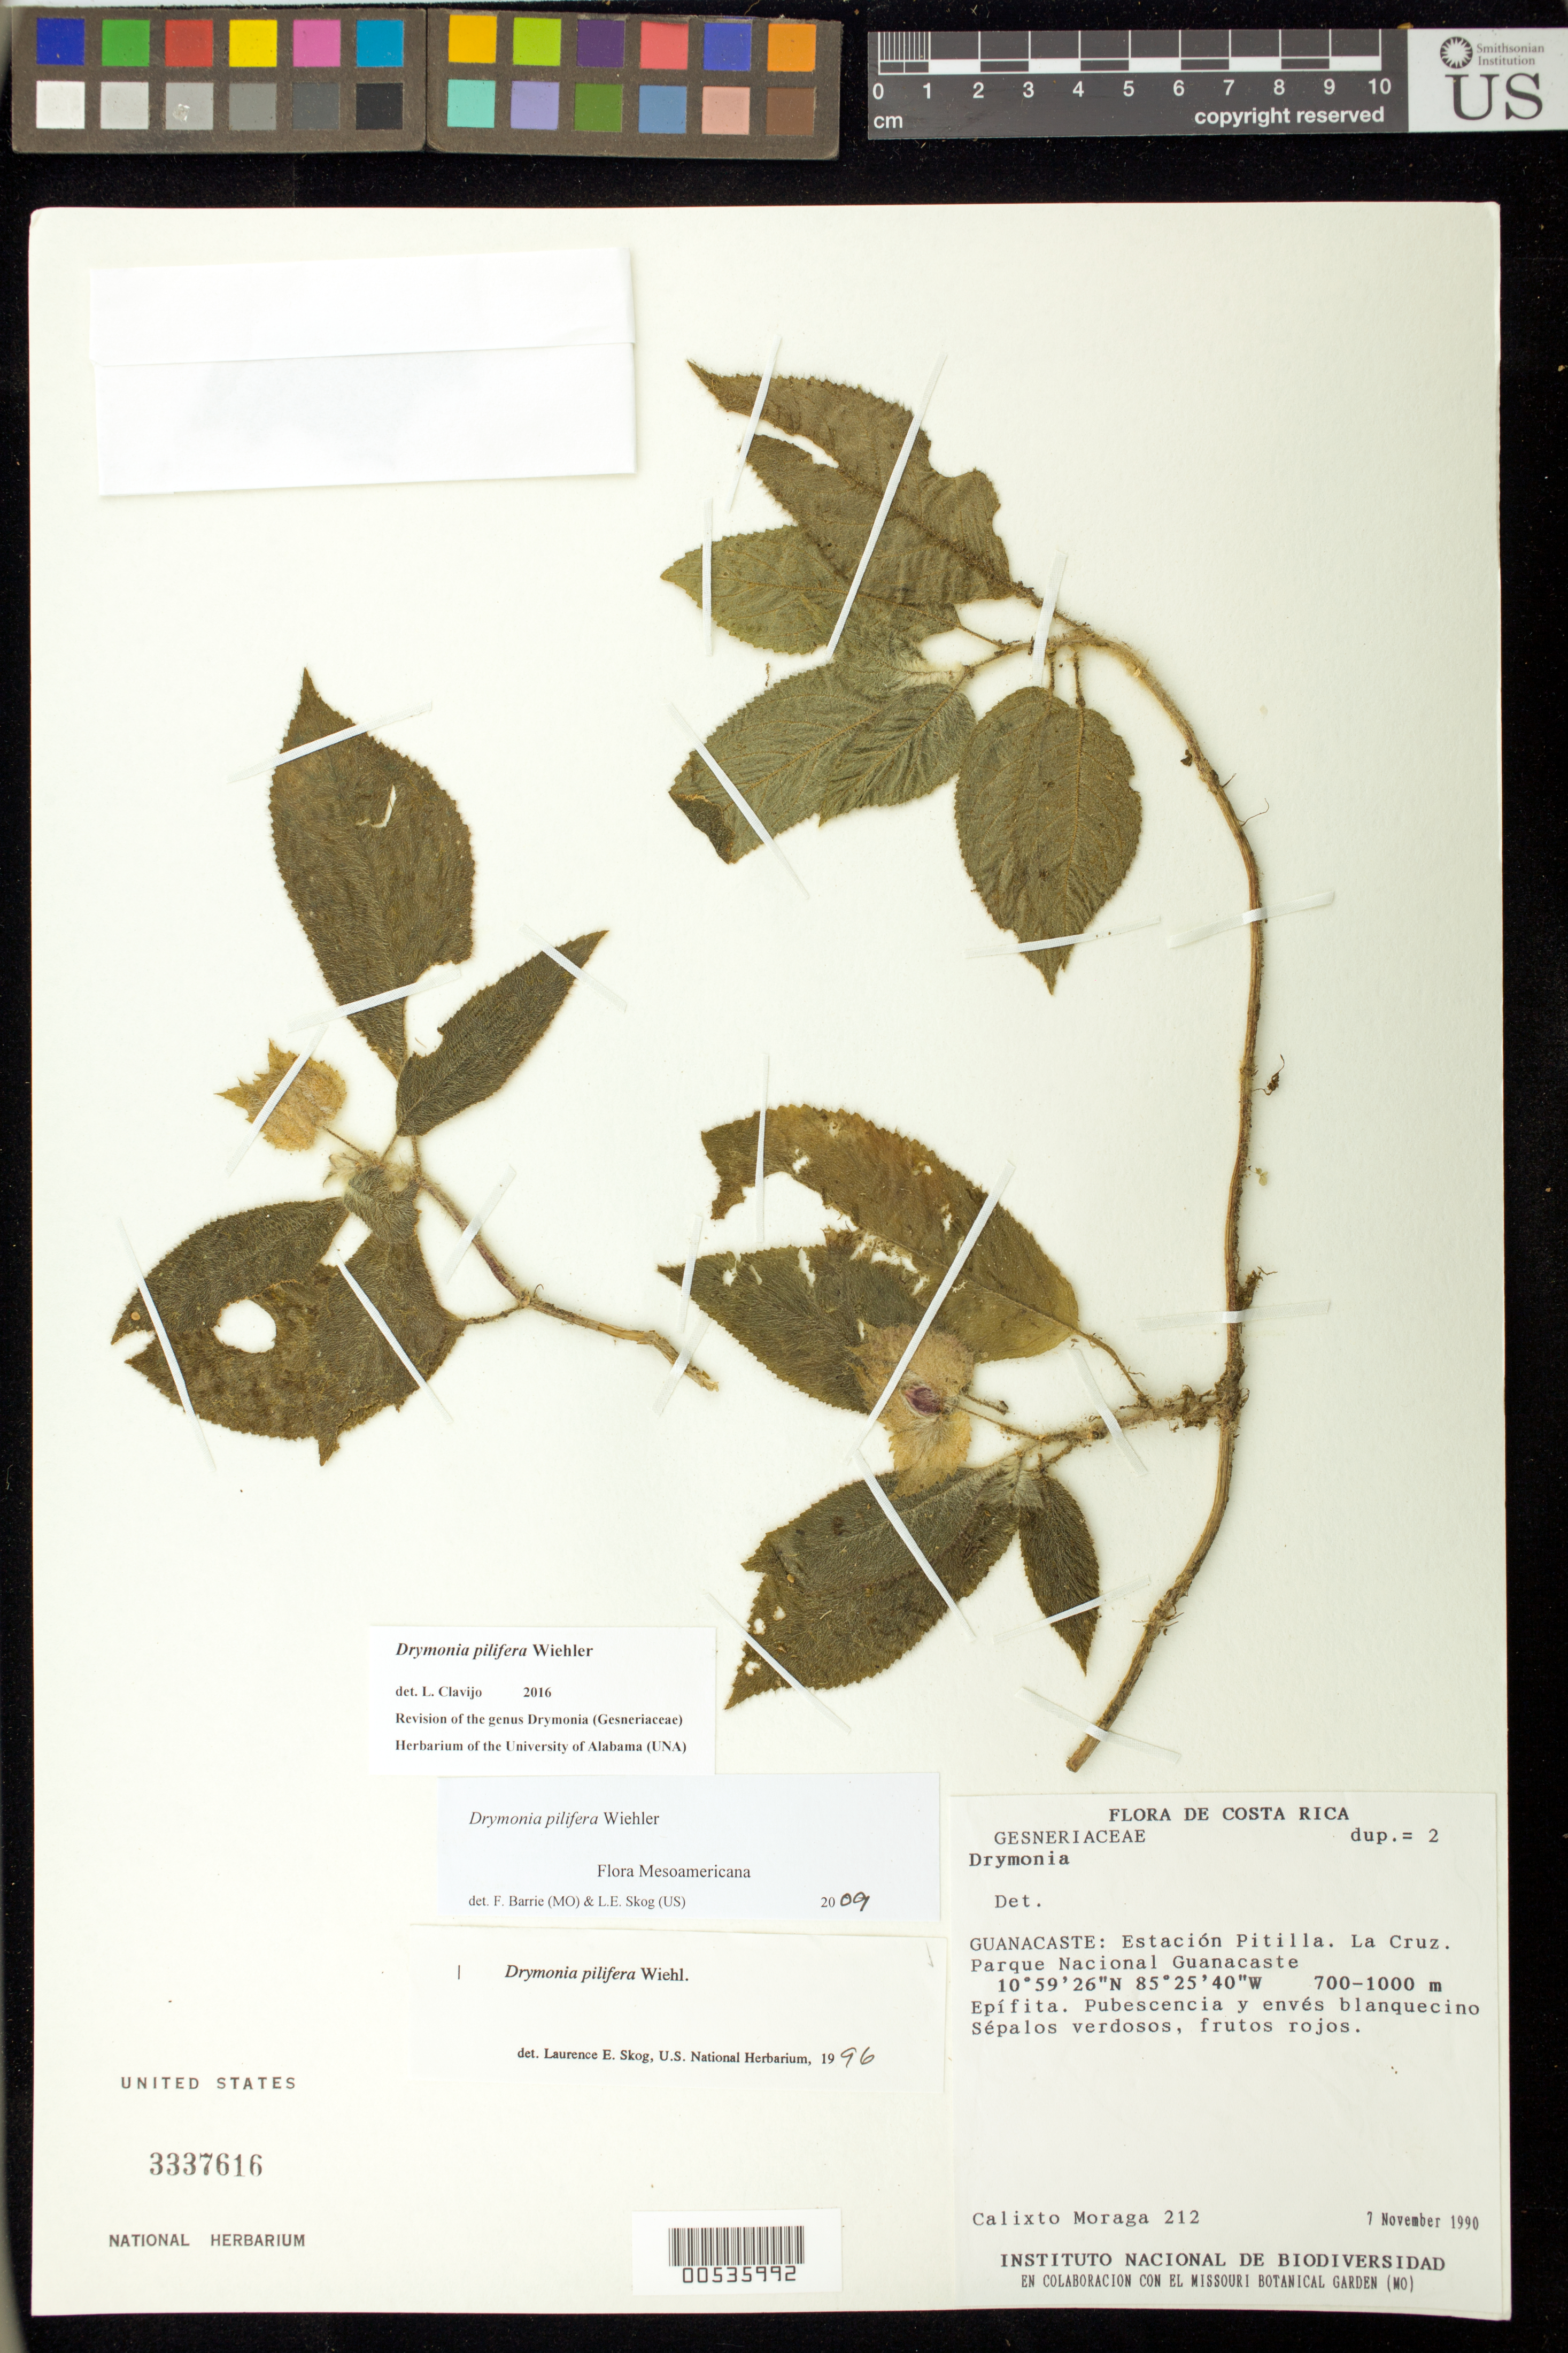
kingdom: Plantae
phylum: Tracheophyta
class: Magnoliopsida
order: Lamiales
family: Gesneriaceae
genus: Drymonia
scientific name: Drymonia pilifera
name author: Wiehler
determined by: Skog, Laurence E.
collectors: C. Moraga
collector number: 212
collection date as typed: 07 Nov 1990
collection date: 1990-11-07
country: Costa Rica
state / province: Guanacaste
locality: Estación Pitilla, La Cruz, Parque Nacional Guanacaste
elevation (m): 700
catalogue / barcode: US 3337616